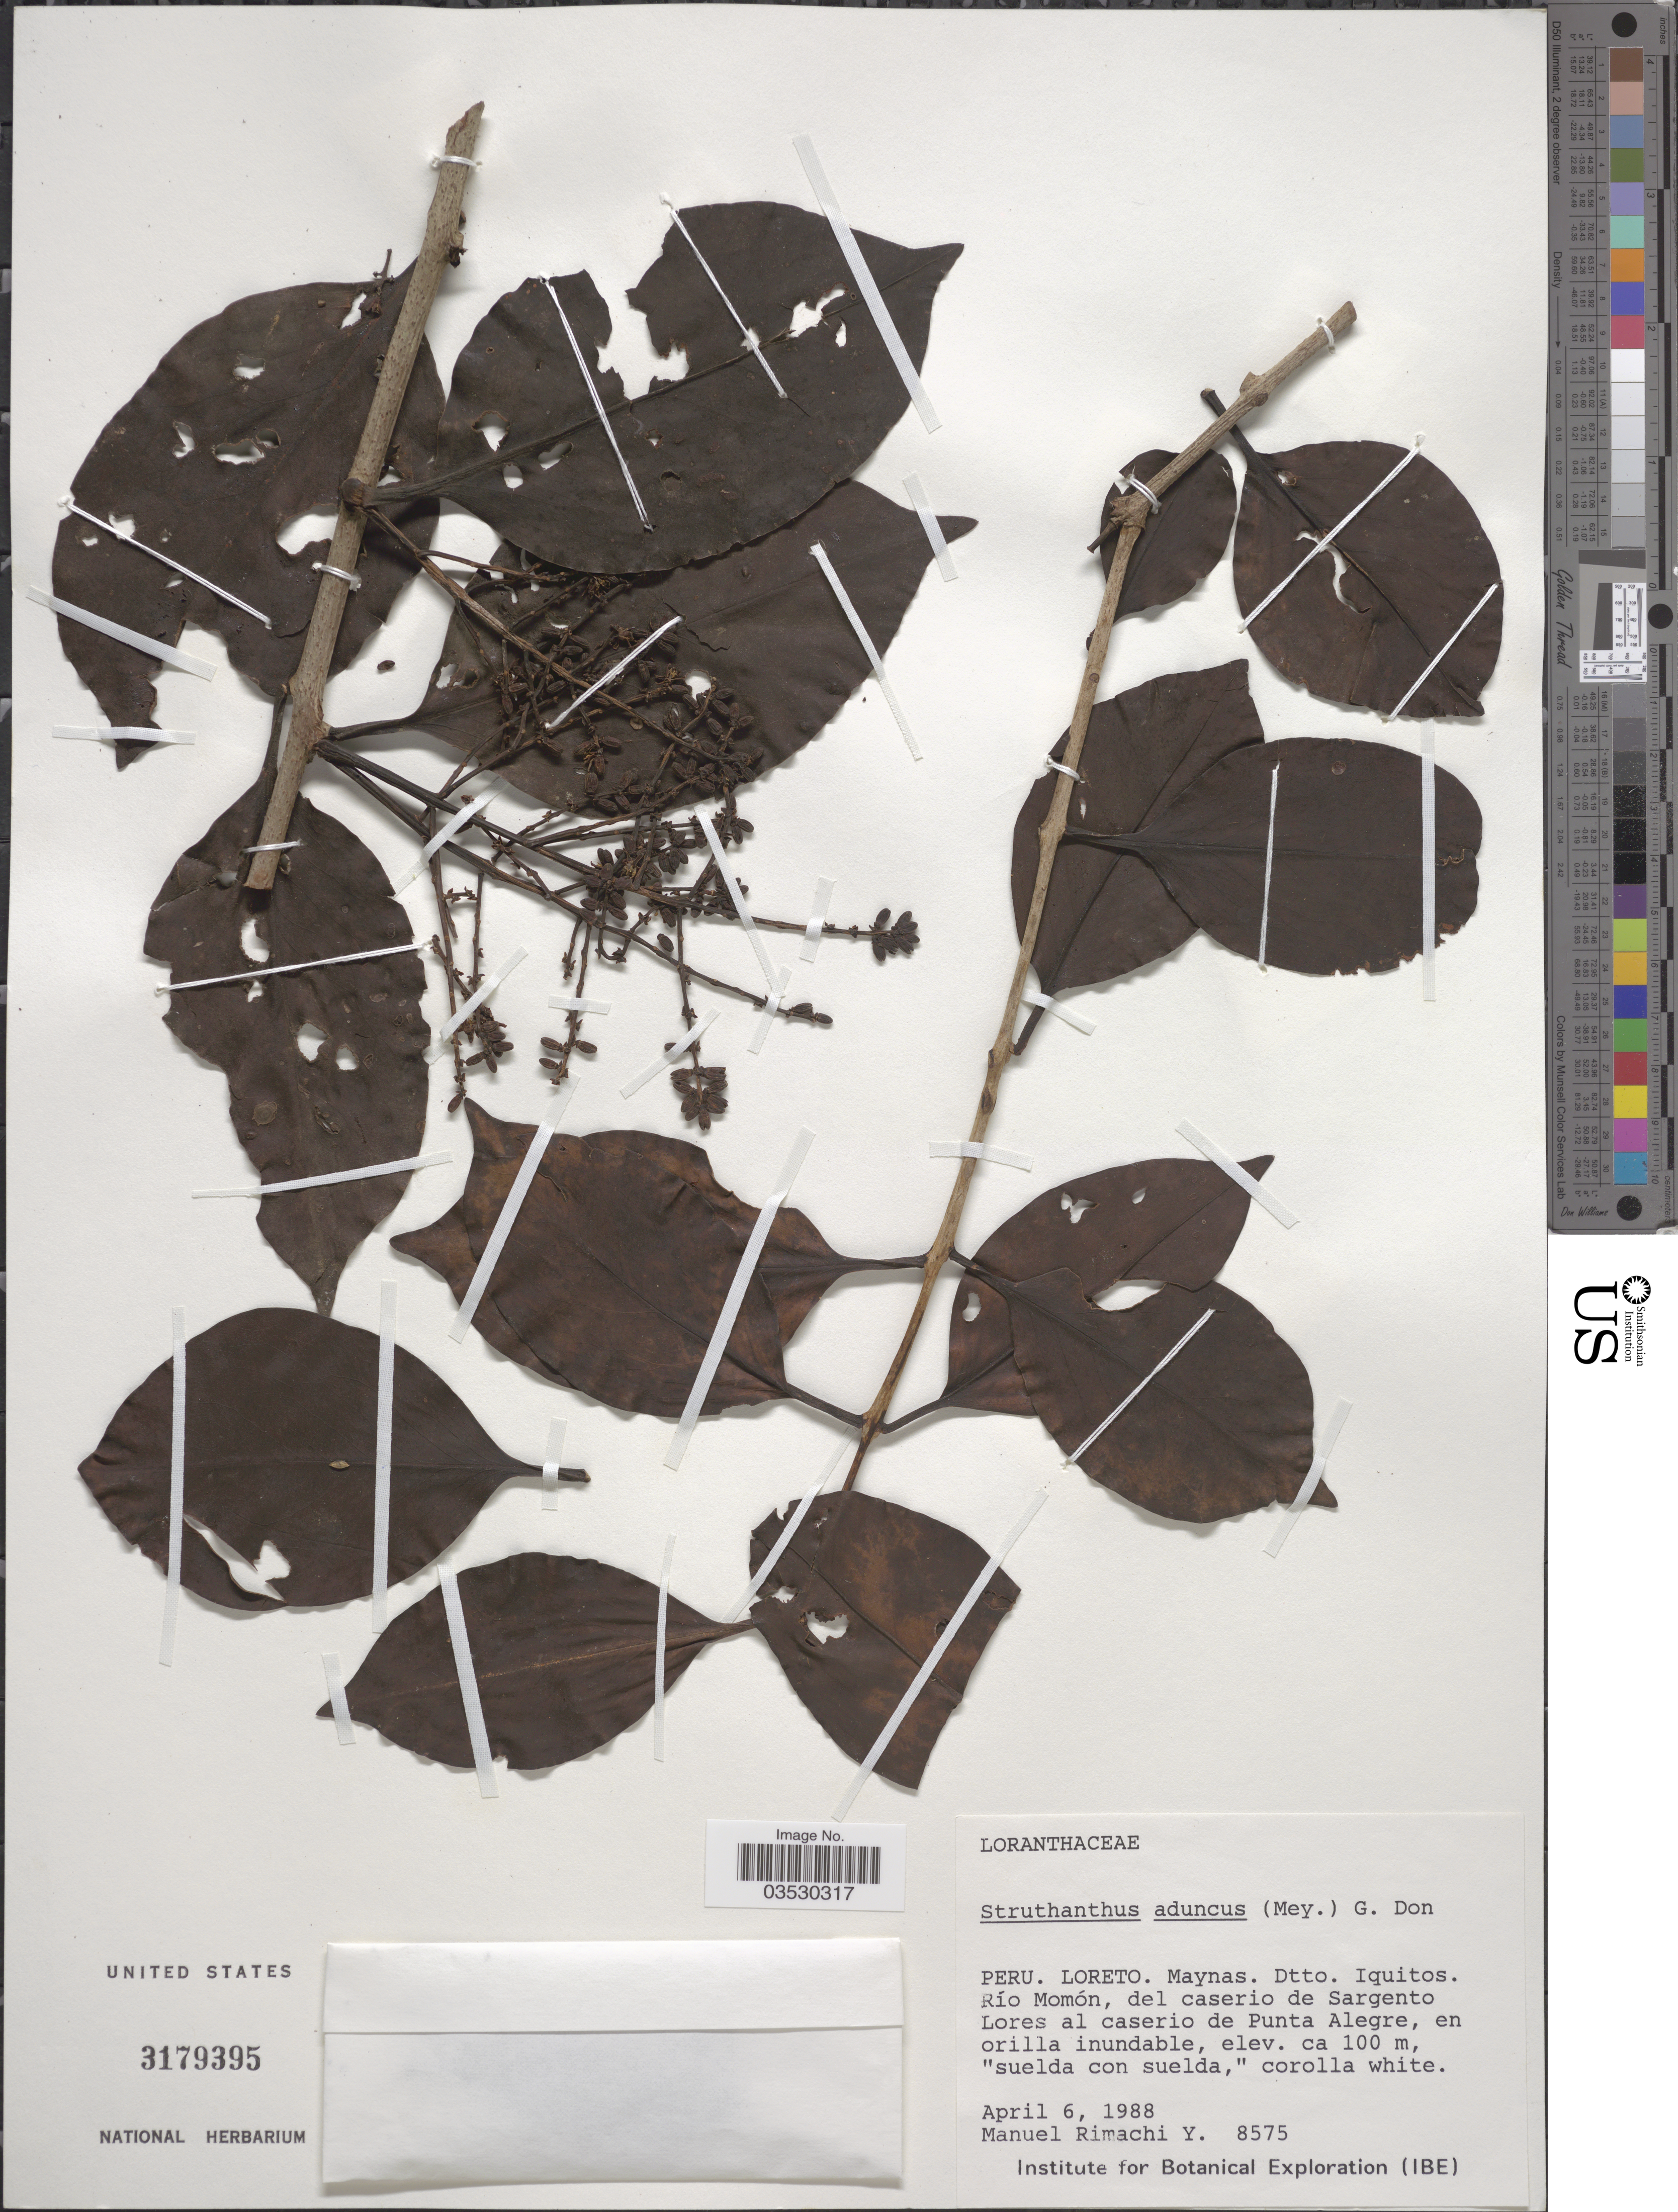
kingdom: Plantae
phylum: Tracheophyta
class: Magnoliopsida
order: Santalales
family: Loranthaceae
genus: Struthanthus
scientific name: Struthanthus aduncus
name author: (G. Mey.) G. Don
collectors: M. Rimachi Y.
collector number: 8575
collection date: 1988-04-06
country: Peru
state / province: Loreto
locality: Maynas. Dtto. Iquitos. Río Momón, del caserio de Sargento Lores al caserio de Punta Alegre.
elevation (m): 100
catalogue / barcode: US 3179395